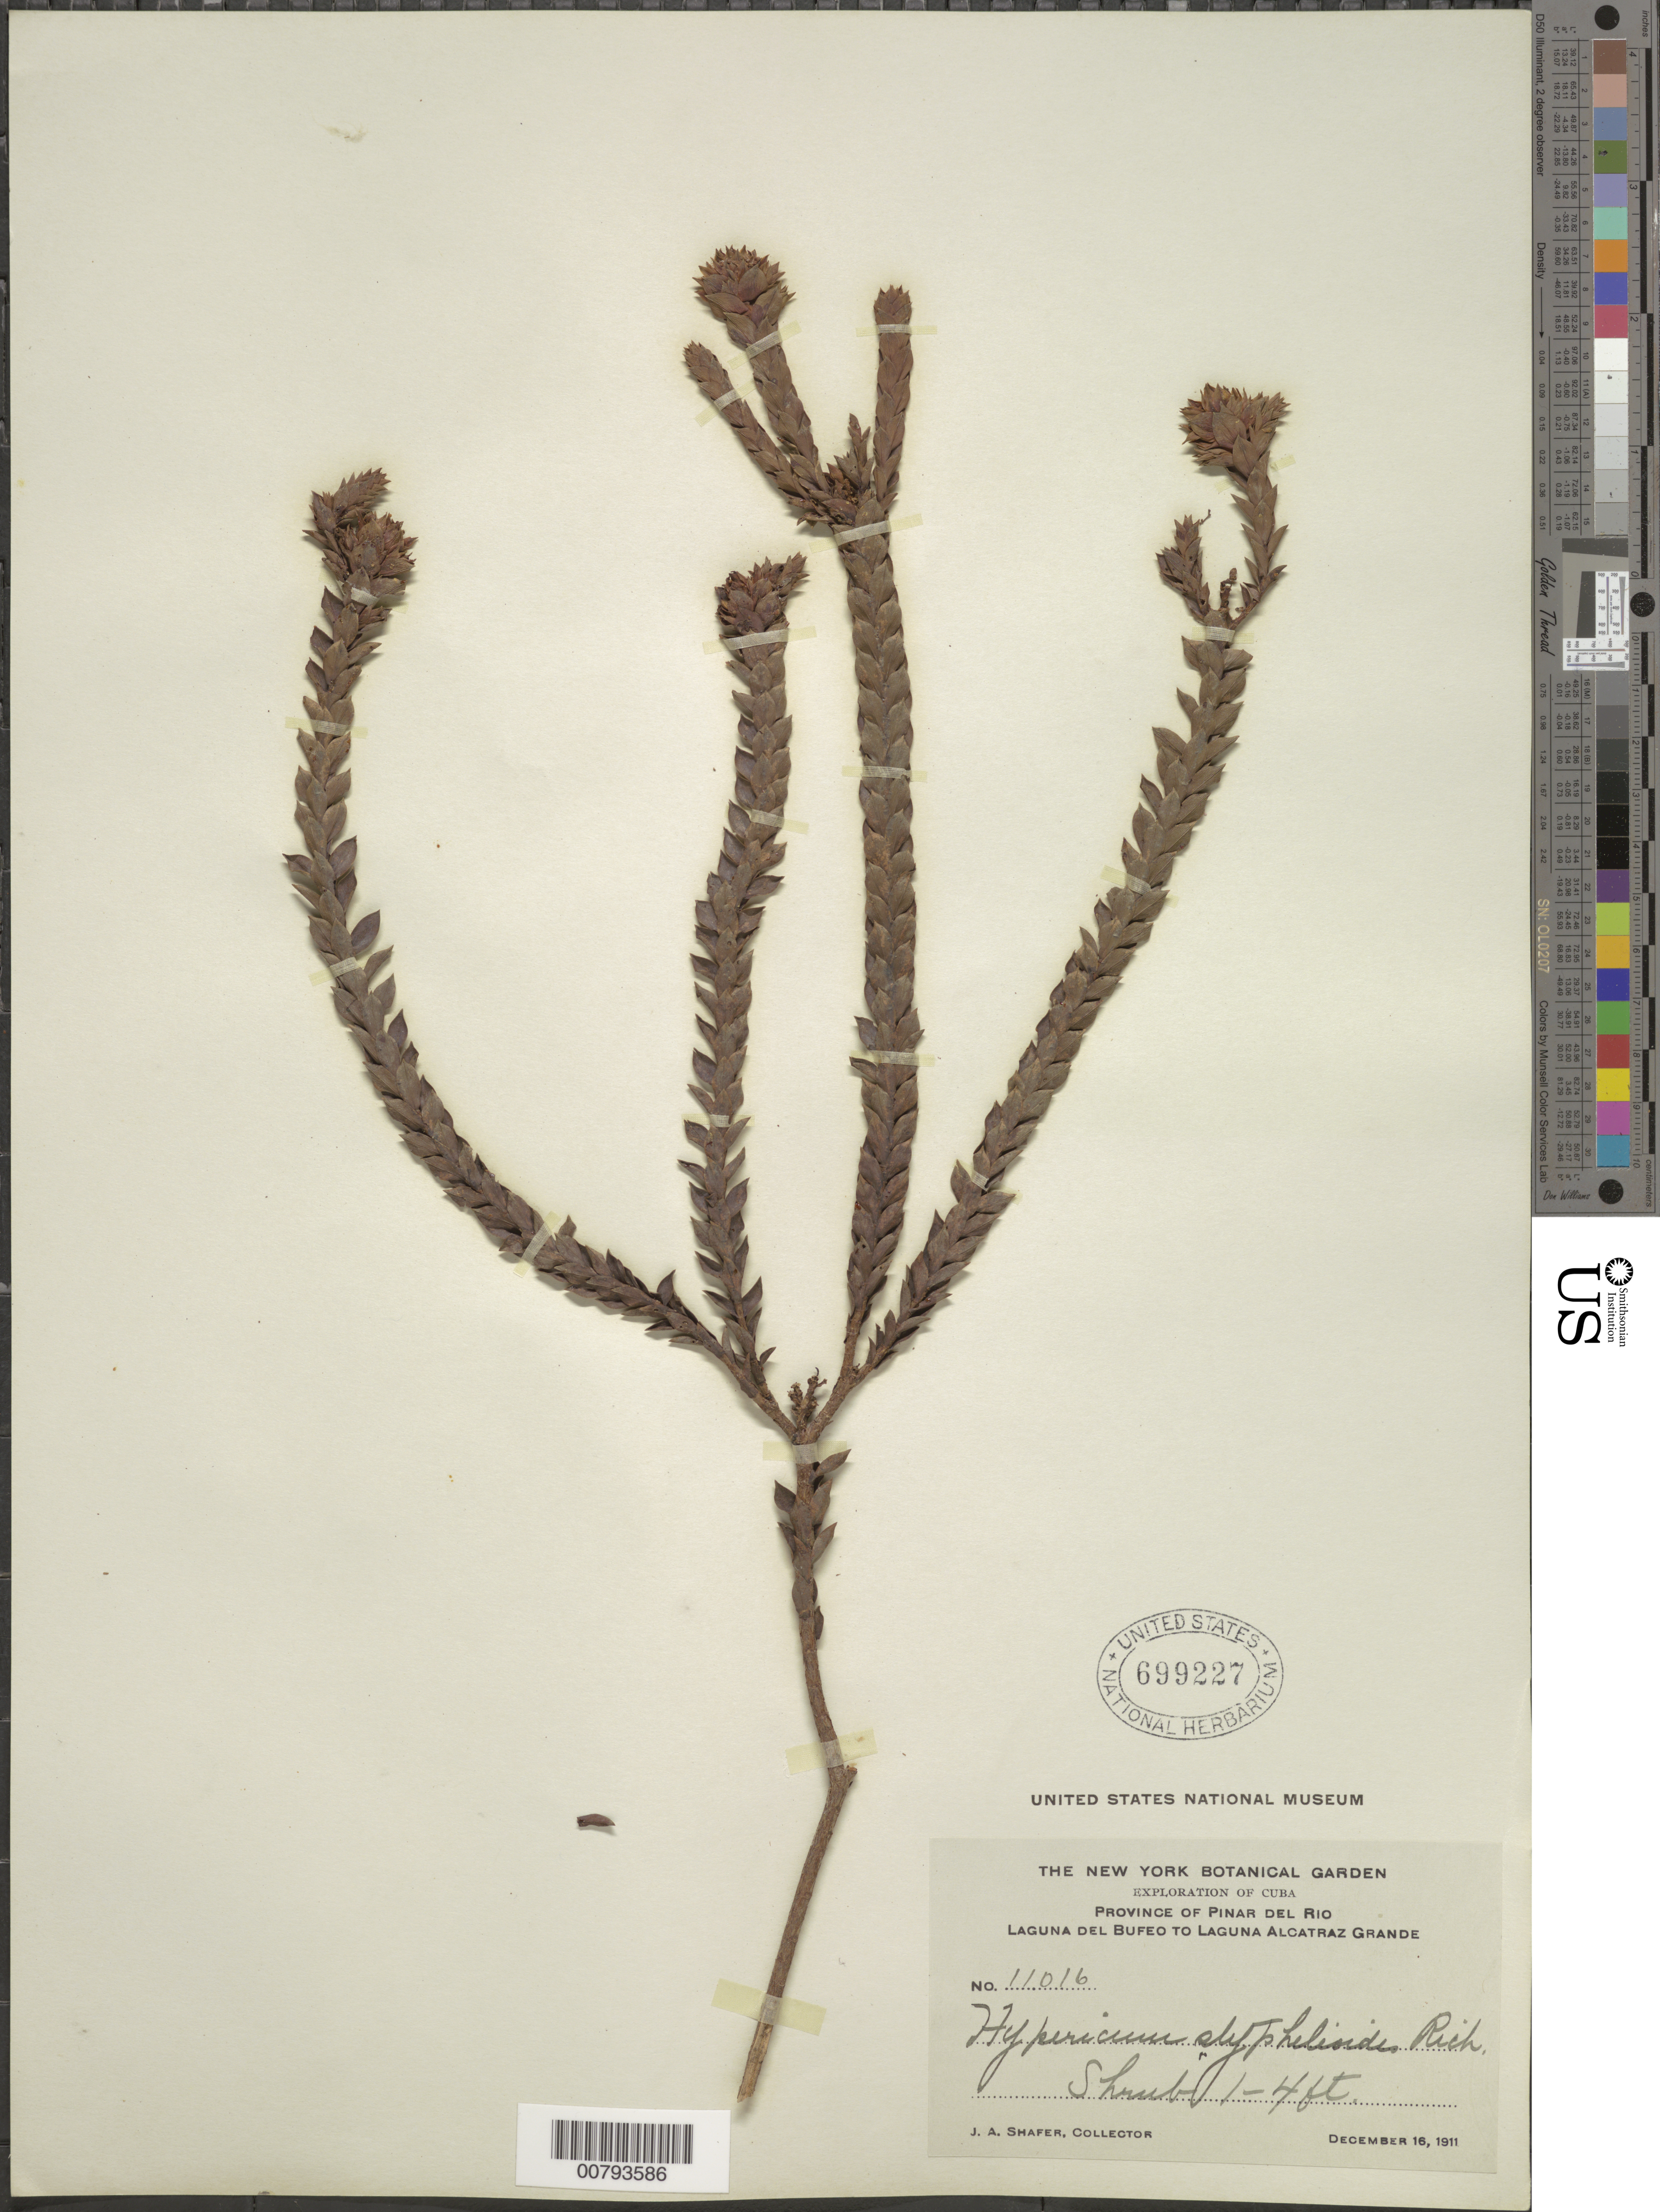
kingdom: Plantae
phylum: Tracheophyta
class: Magnoliopsida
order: Malpighiales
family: Hypericaceae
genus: Hypericum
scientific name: Hypericum styphelioides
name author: A. Rich.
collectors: J. A. Shafer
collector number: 11016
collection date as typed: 16 Dec 1911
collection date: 1911-12-16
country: Cuba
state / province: Pinar del Río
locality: Laguna del Bufeo to Laguna Alcatraz Grande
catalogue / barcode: US 699227